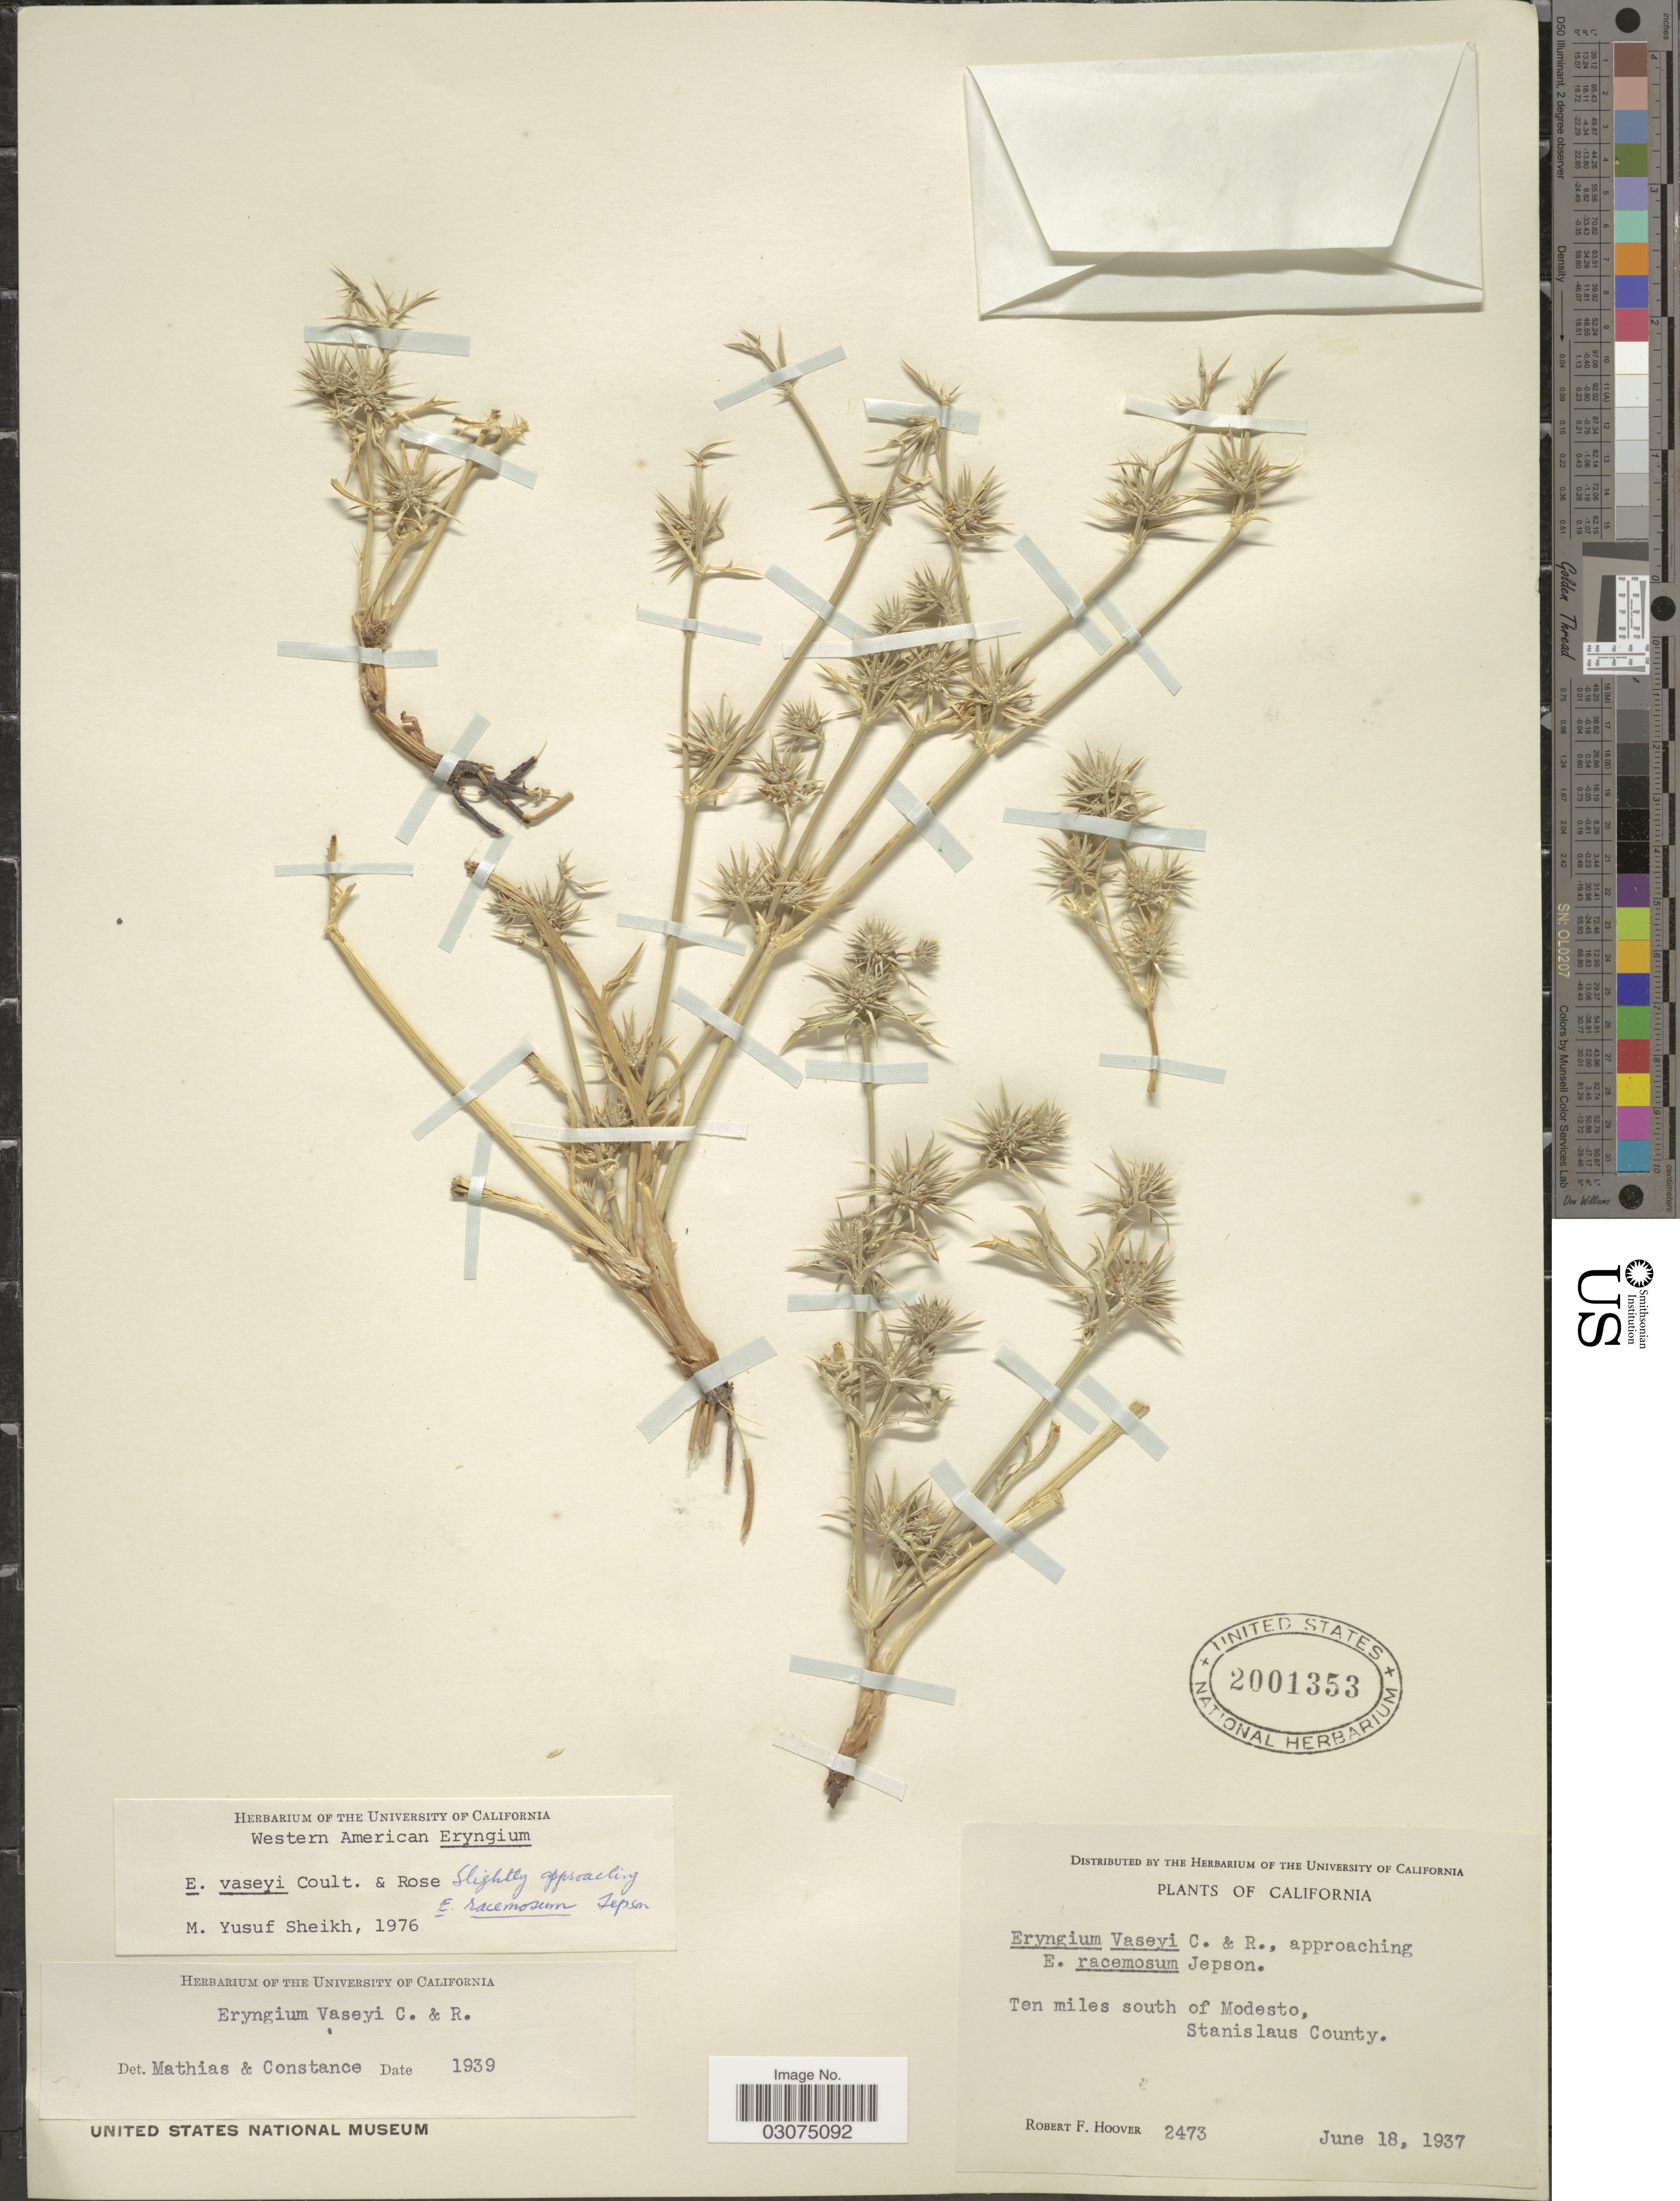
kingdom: Plantae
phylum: Tracheophyta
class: Magnoliopsida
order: Apiales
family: Apiaceae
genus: Eryngium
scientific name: Eryngium vaseyi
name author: J.M. Coult. & Rose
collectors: R. F. Hoover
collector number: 2473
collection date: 1937-06-18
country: United States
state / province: California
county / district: Stanislaus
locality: Ten miles south of Modesto, Stanislaus County.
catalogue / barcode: US 2001353